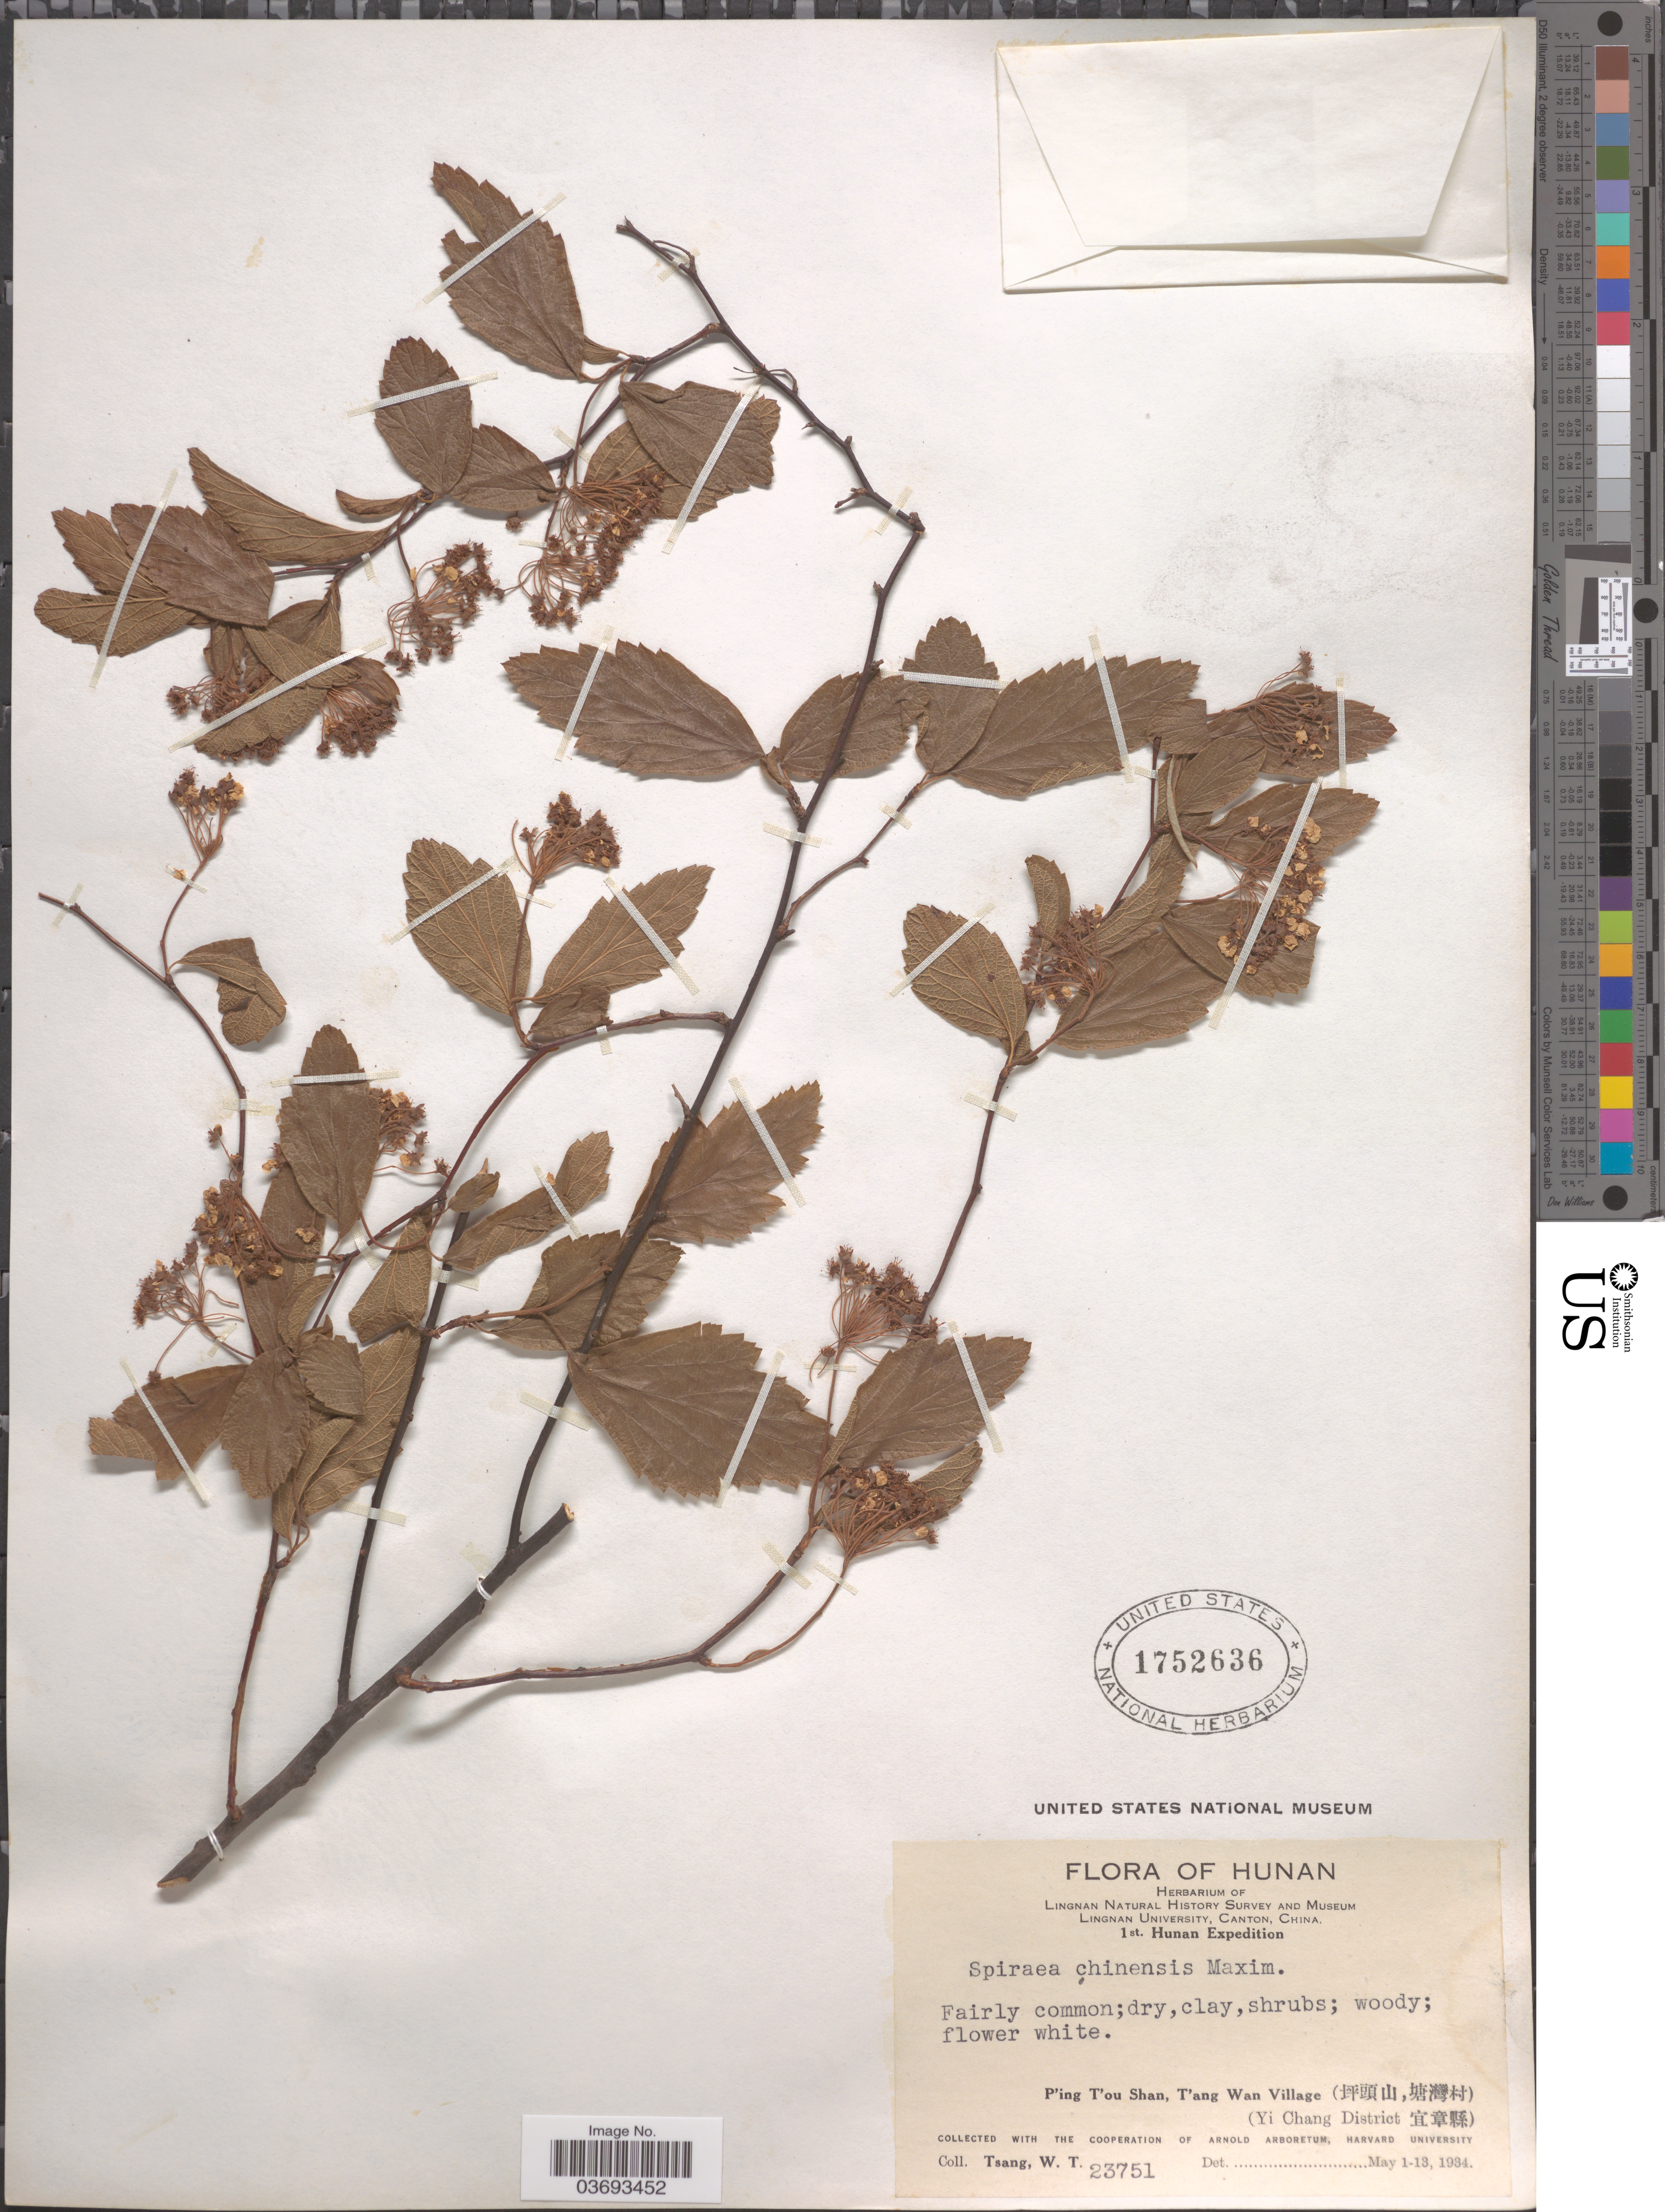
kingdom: Plantae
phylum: Tracheophyta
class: Magnoliopsida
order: Rosales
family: Rosaceae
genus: Spiraea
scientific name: Spiraea chinensis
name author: Maxim.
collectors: W. T. Tsang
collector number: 23751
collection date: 1934-05-01/1934-05-13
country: China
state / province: Hunan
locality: P'ing T'ou Shan, T'ang Wan Village (X). (Yi Chang District X).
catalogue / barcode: US 1752636